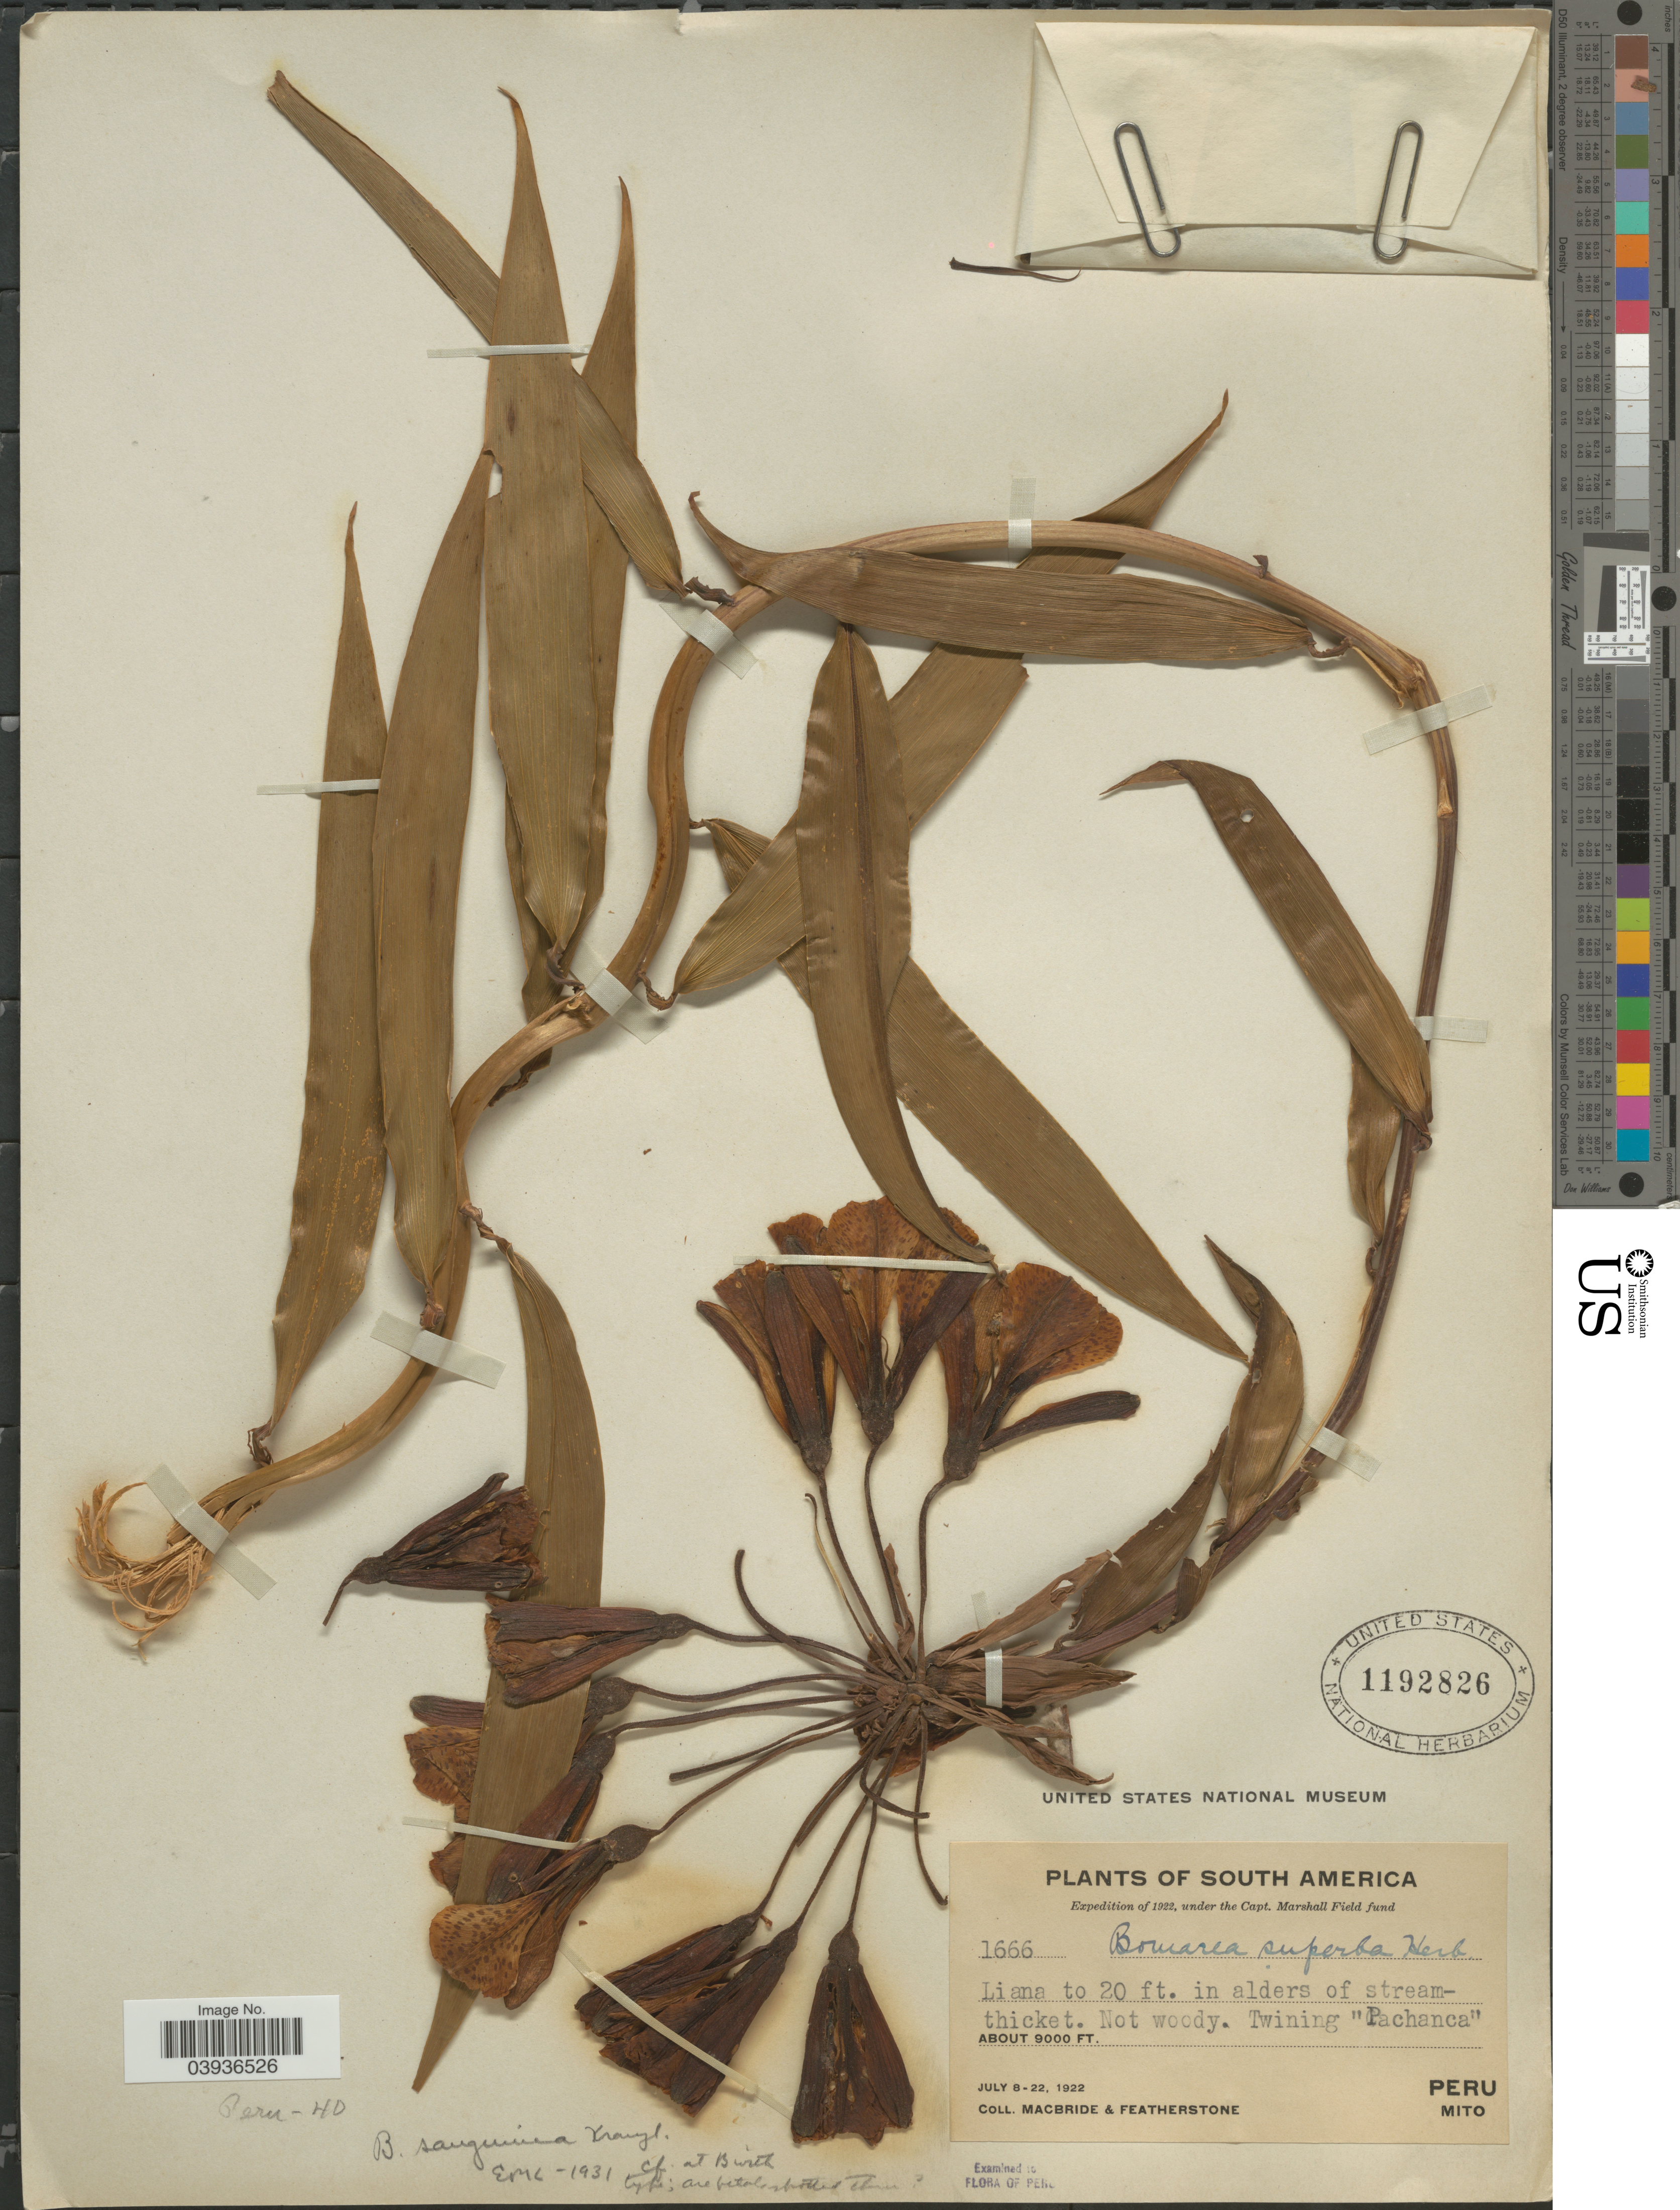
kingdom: Plantae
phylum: Tracheophyta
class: Liliopsida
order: Liliales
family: Alstroemeriaceae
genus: Bomarea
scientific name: Bomarea superba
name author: Herbert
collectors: Macbride, -- & -. Featherstone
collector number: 1666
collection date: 1922-07-08/1922-07-22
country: Peru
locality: Mito.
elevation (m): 2743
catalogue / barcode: US 1192826